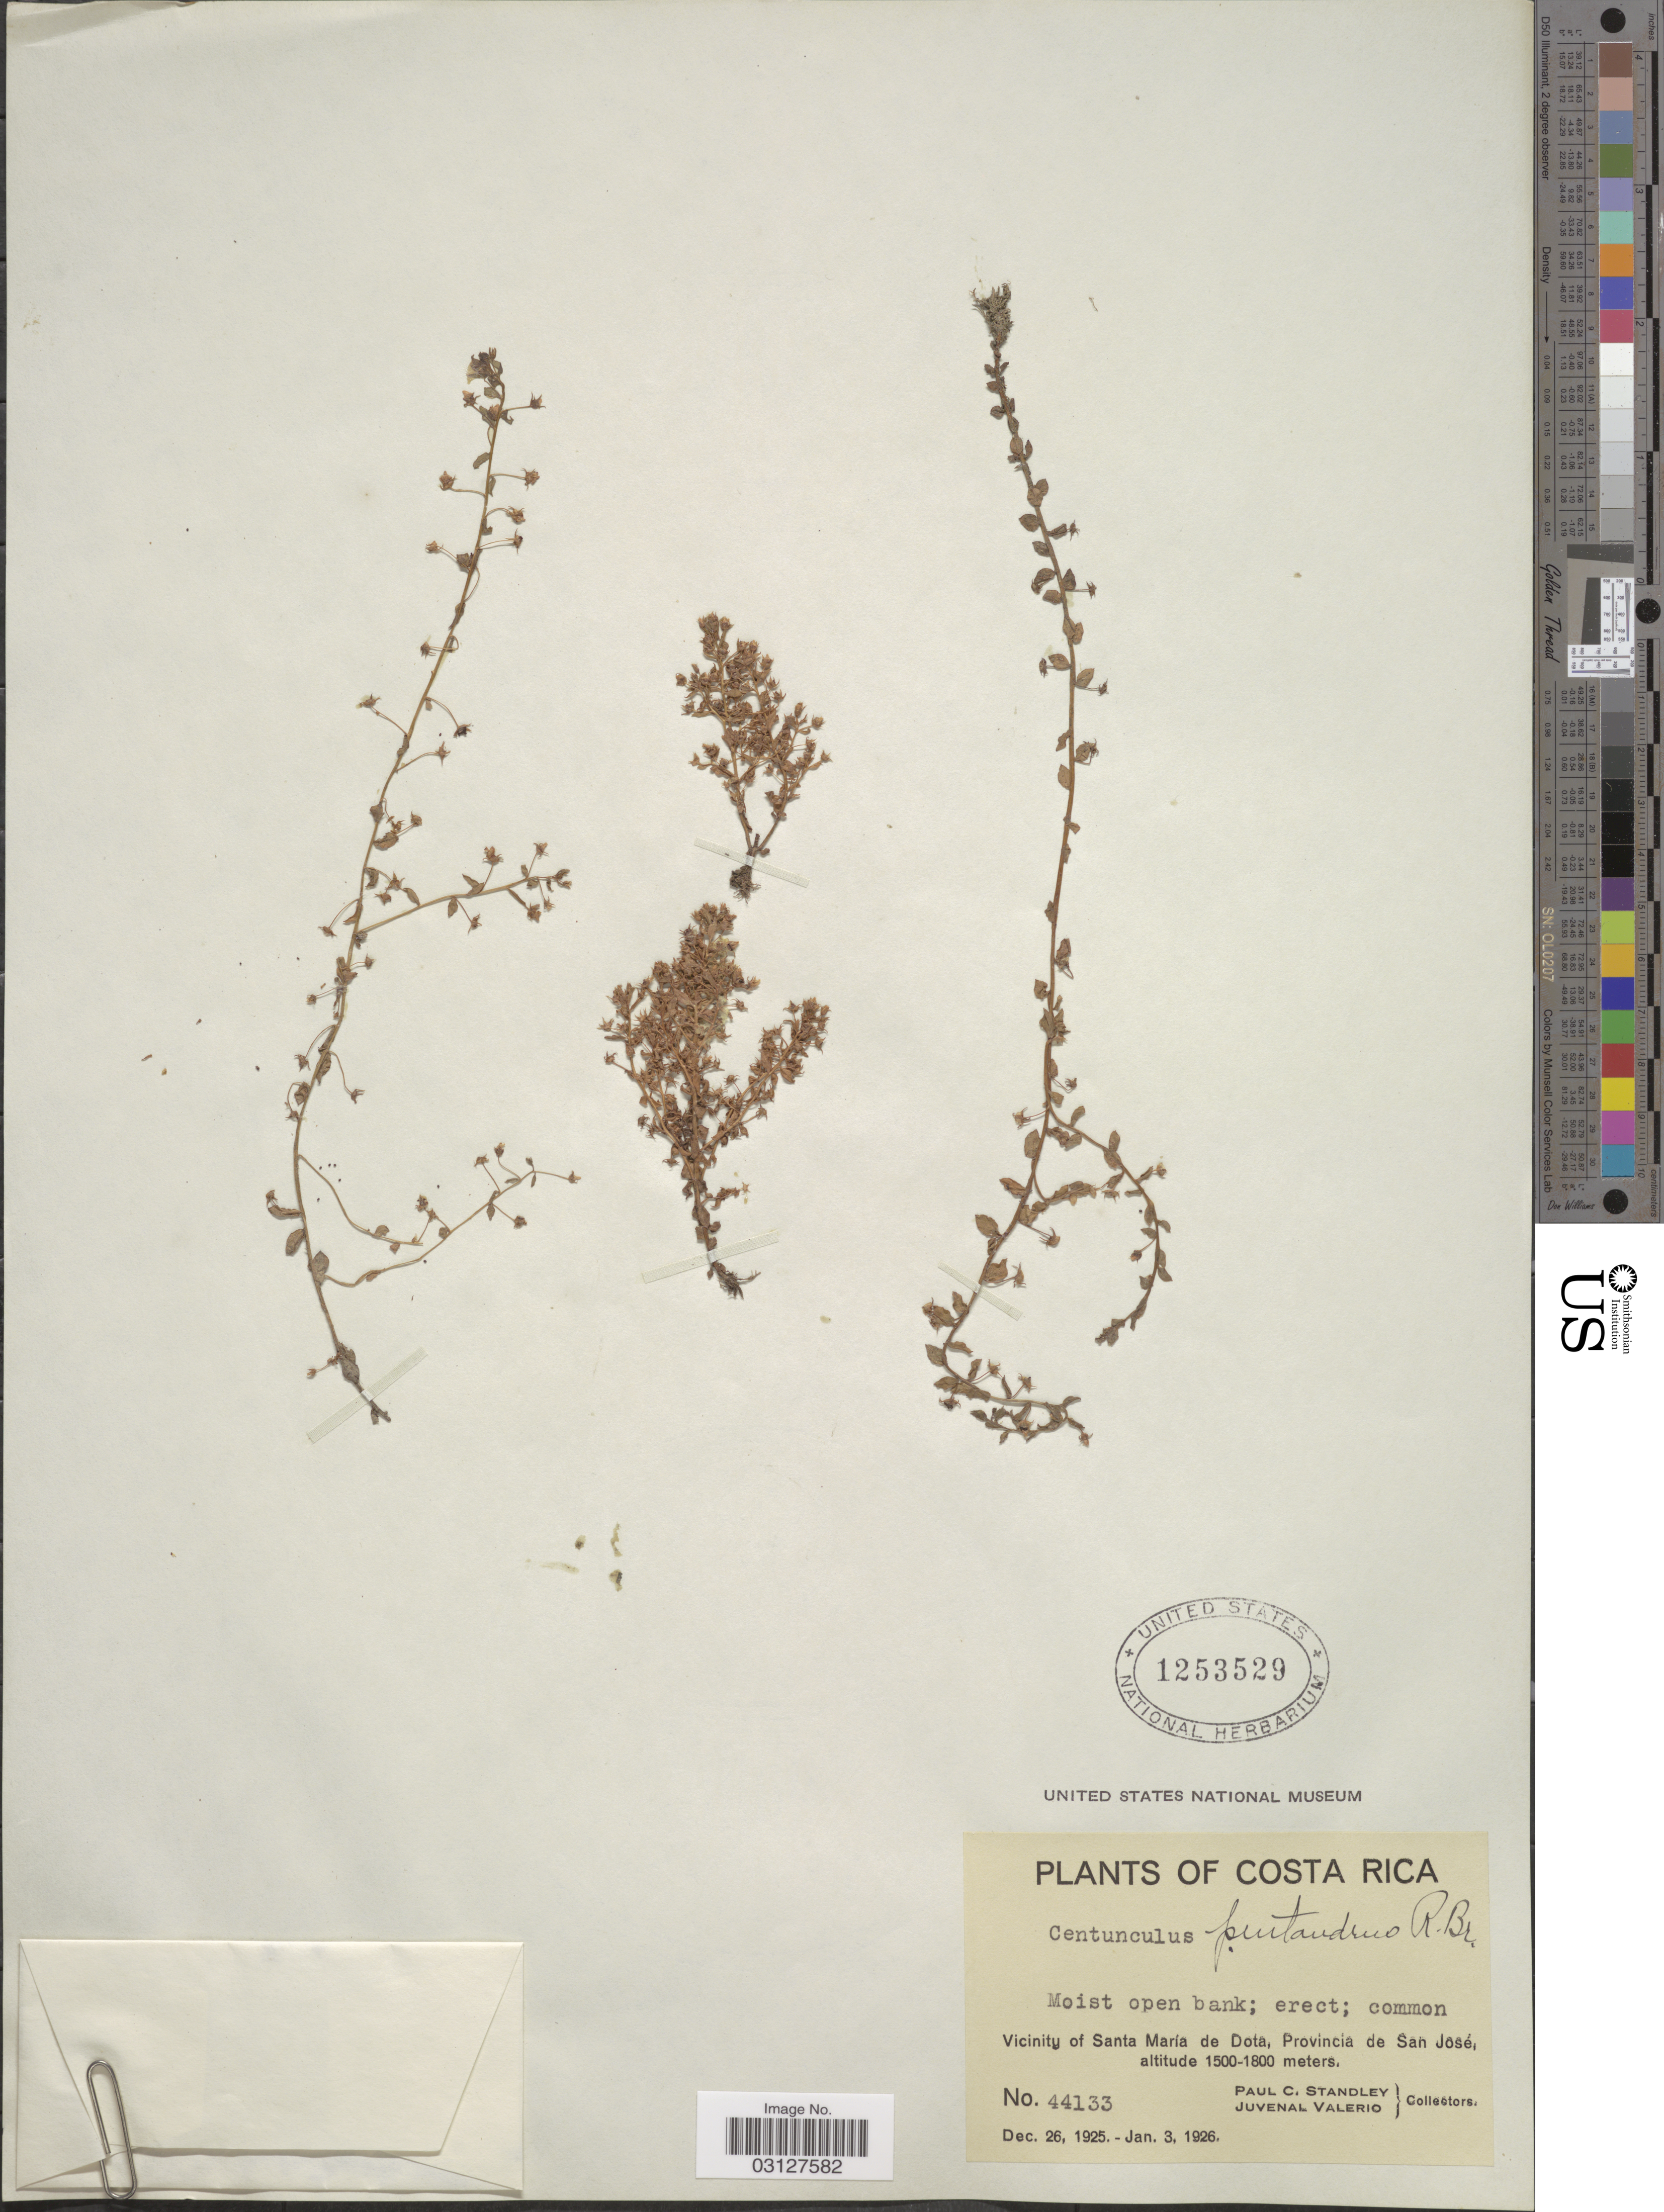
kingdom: Plantae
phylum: Tracheophyta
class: Magnoliopsida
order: Ericales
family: Primulaceae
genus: Anagallis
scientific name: Anagallis pumila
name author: Sw.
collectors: P. C. Standley & J. Valerio R.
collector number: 44133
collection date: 1925-12-26/1926-01-03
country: Costa Rica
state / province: San José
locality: Vicinity of Santa María de Dota, Provincia de San José.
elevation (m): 1500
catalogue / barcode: US 1253529